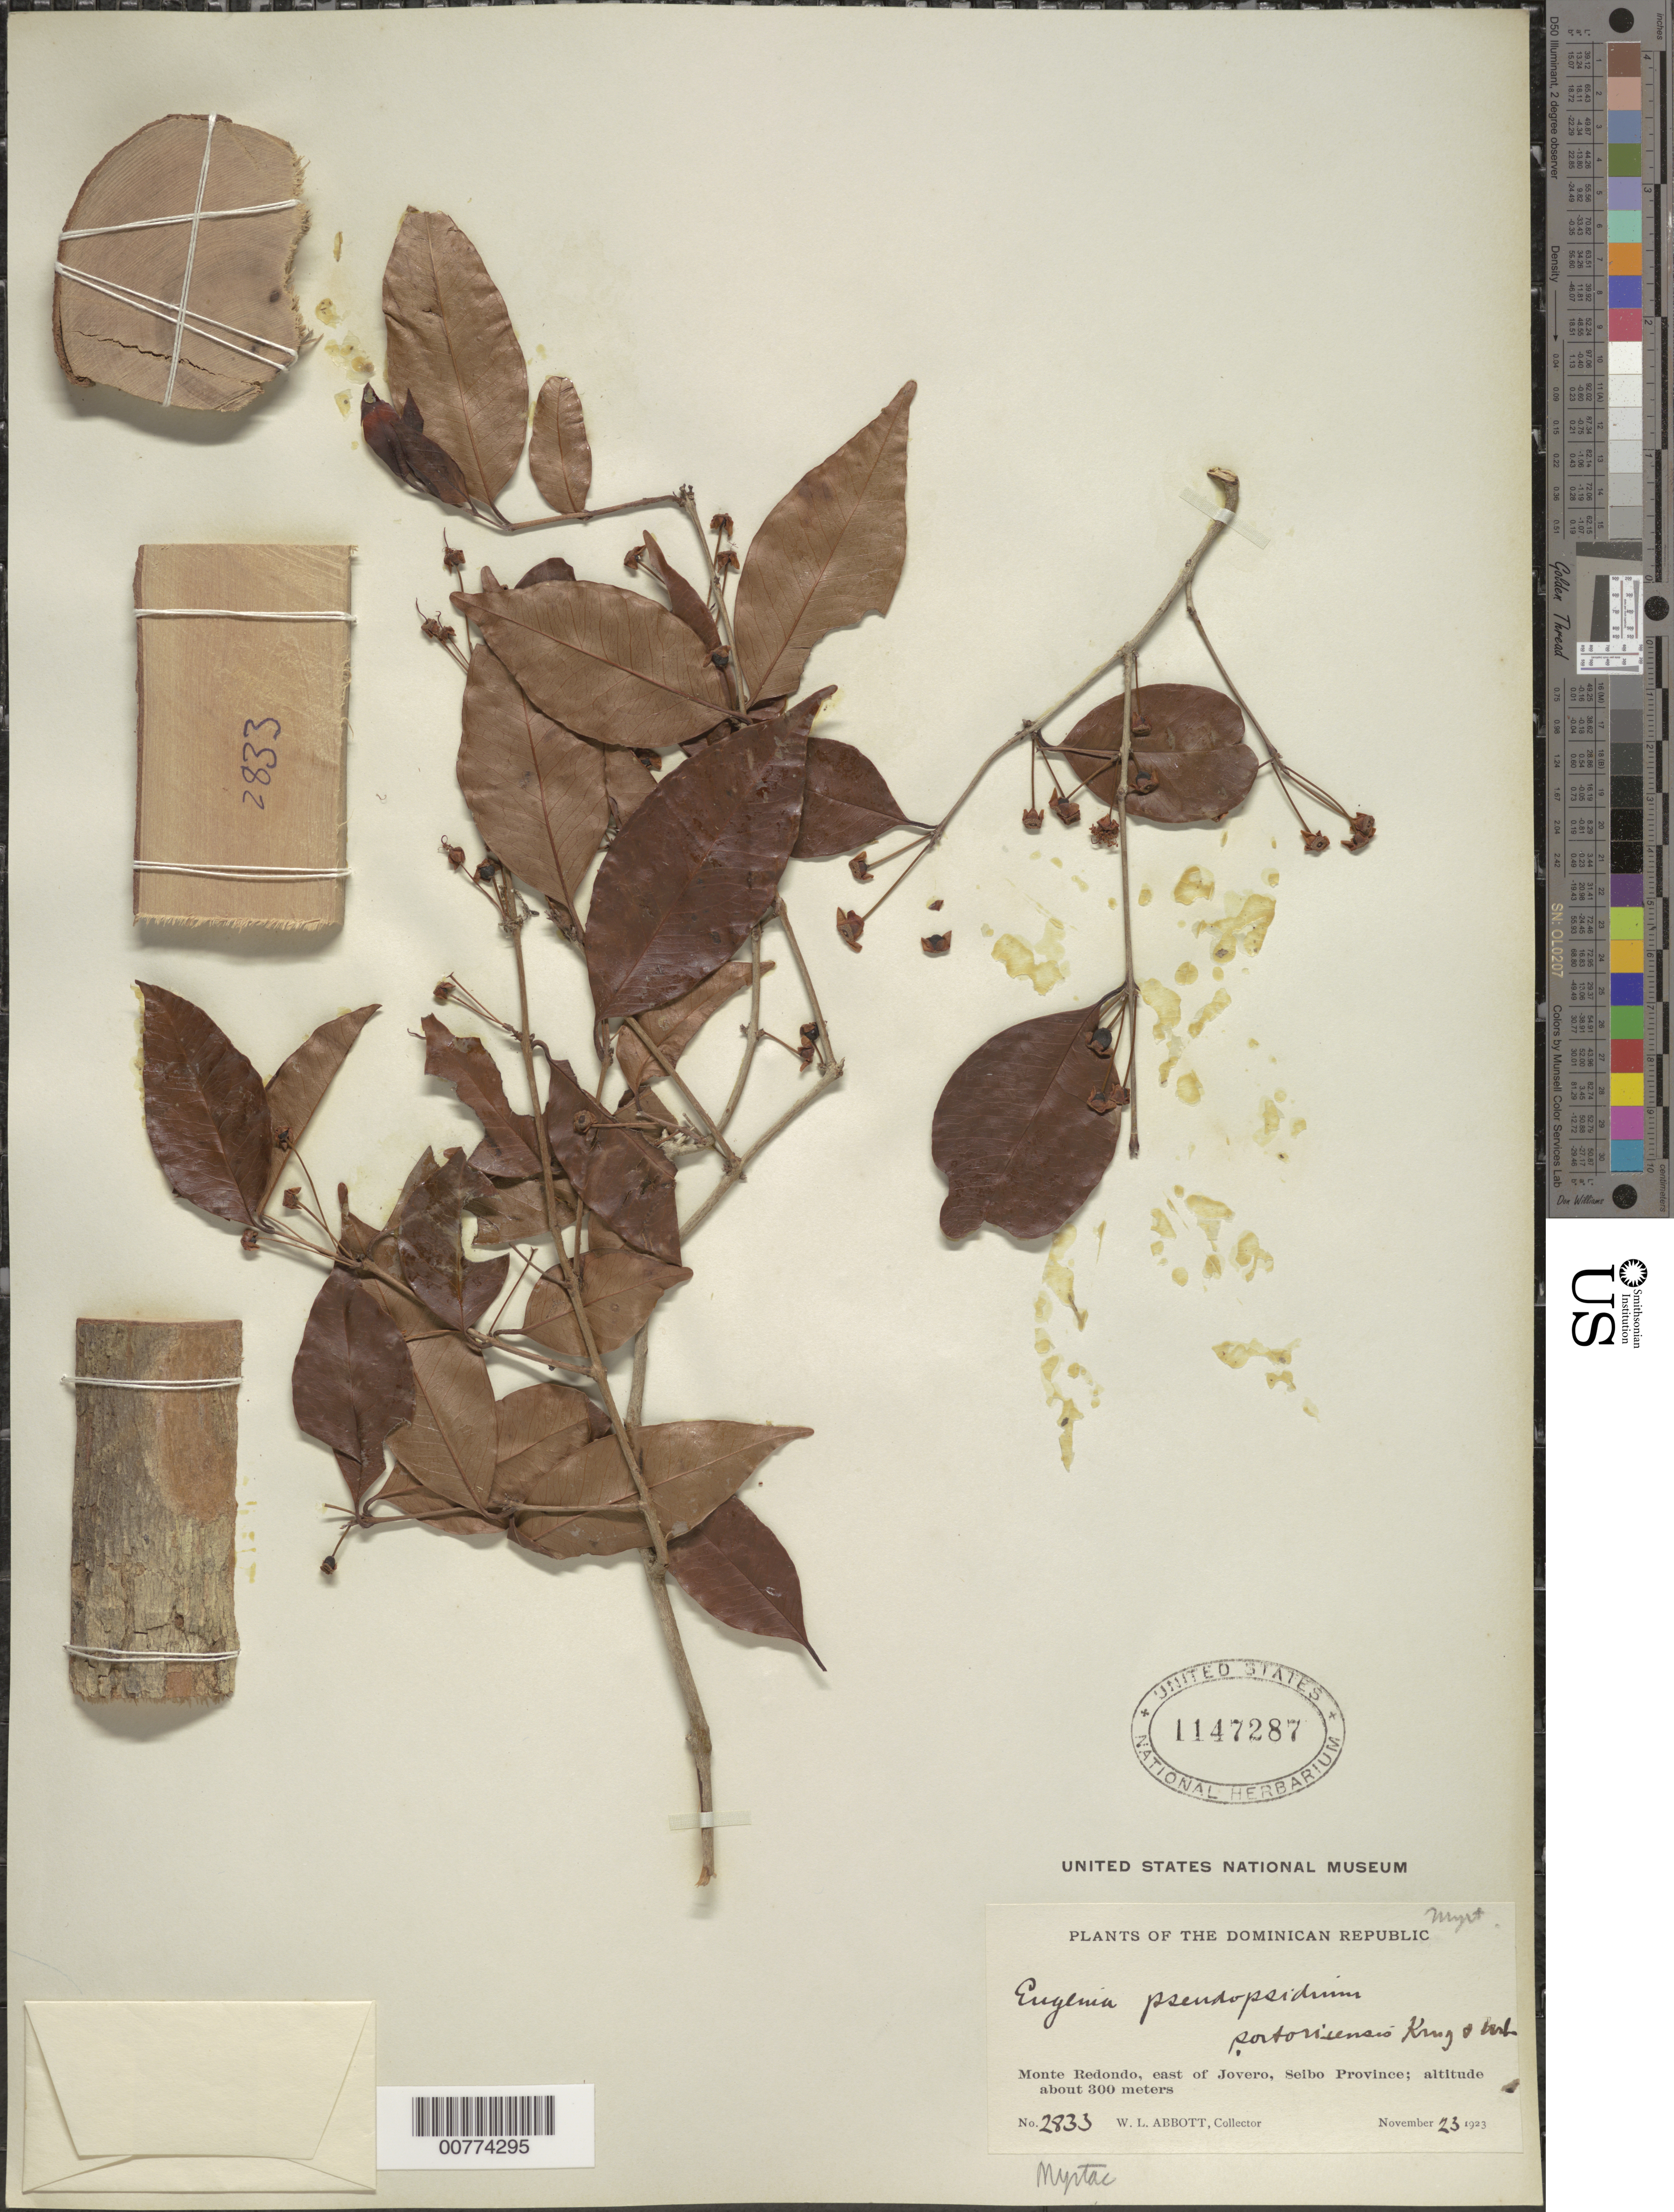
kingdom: Plantae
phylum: Tracheophyta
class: Magnoliopsida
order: Myrtales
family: Myrtaceae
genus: Eugenia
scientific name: Eugenia pseudopsidium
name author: Jacq.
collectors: W. L. Abbott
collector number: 2833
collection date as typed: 23 Nov 1923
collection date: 1923-11-23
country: Dominican Republic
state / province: El Seibo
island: Hispaniola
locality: Monte Redondo, east of Jovero.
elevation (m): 300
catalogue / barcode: US 1147287